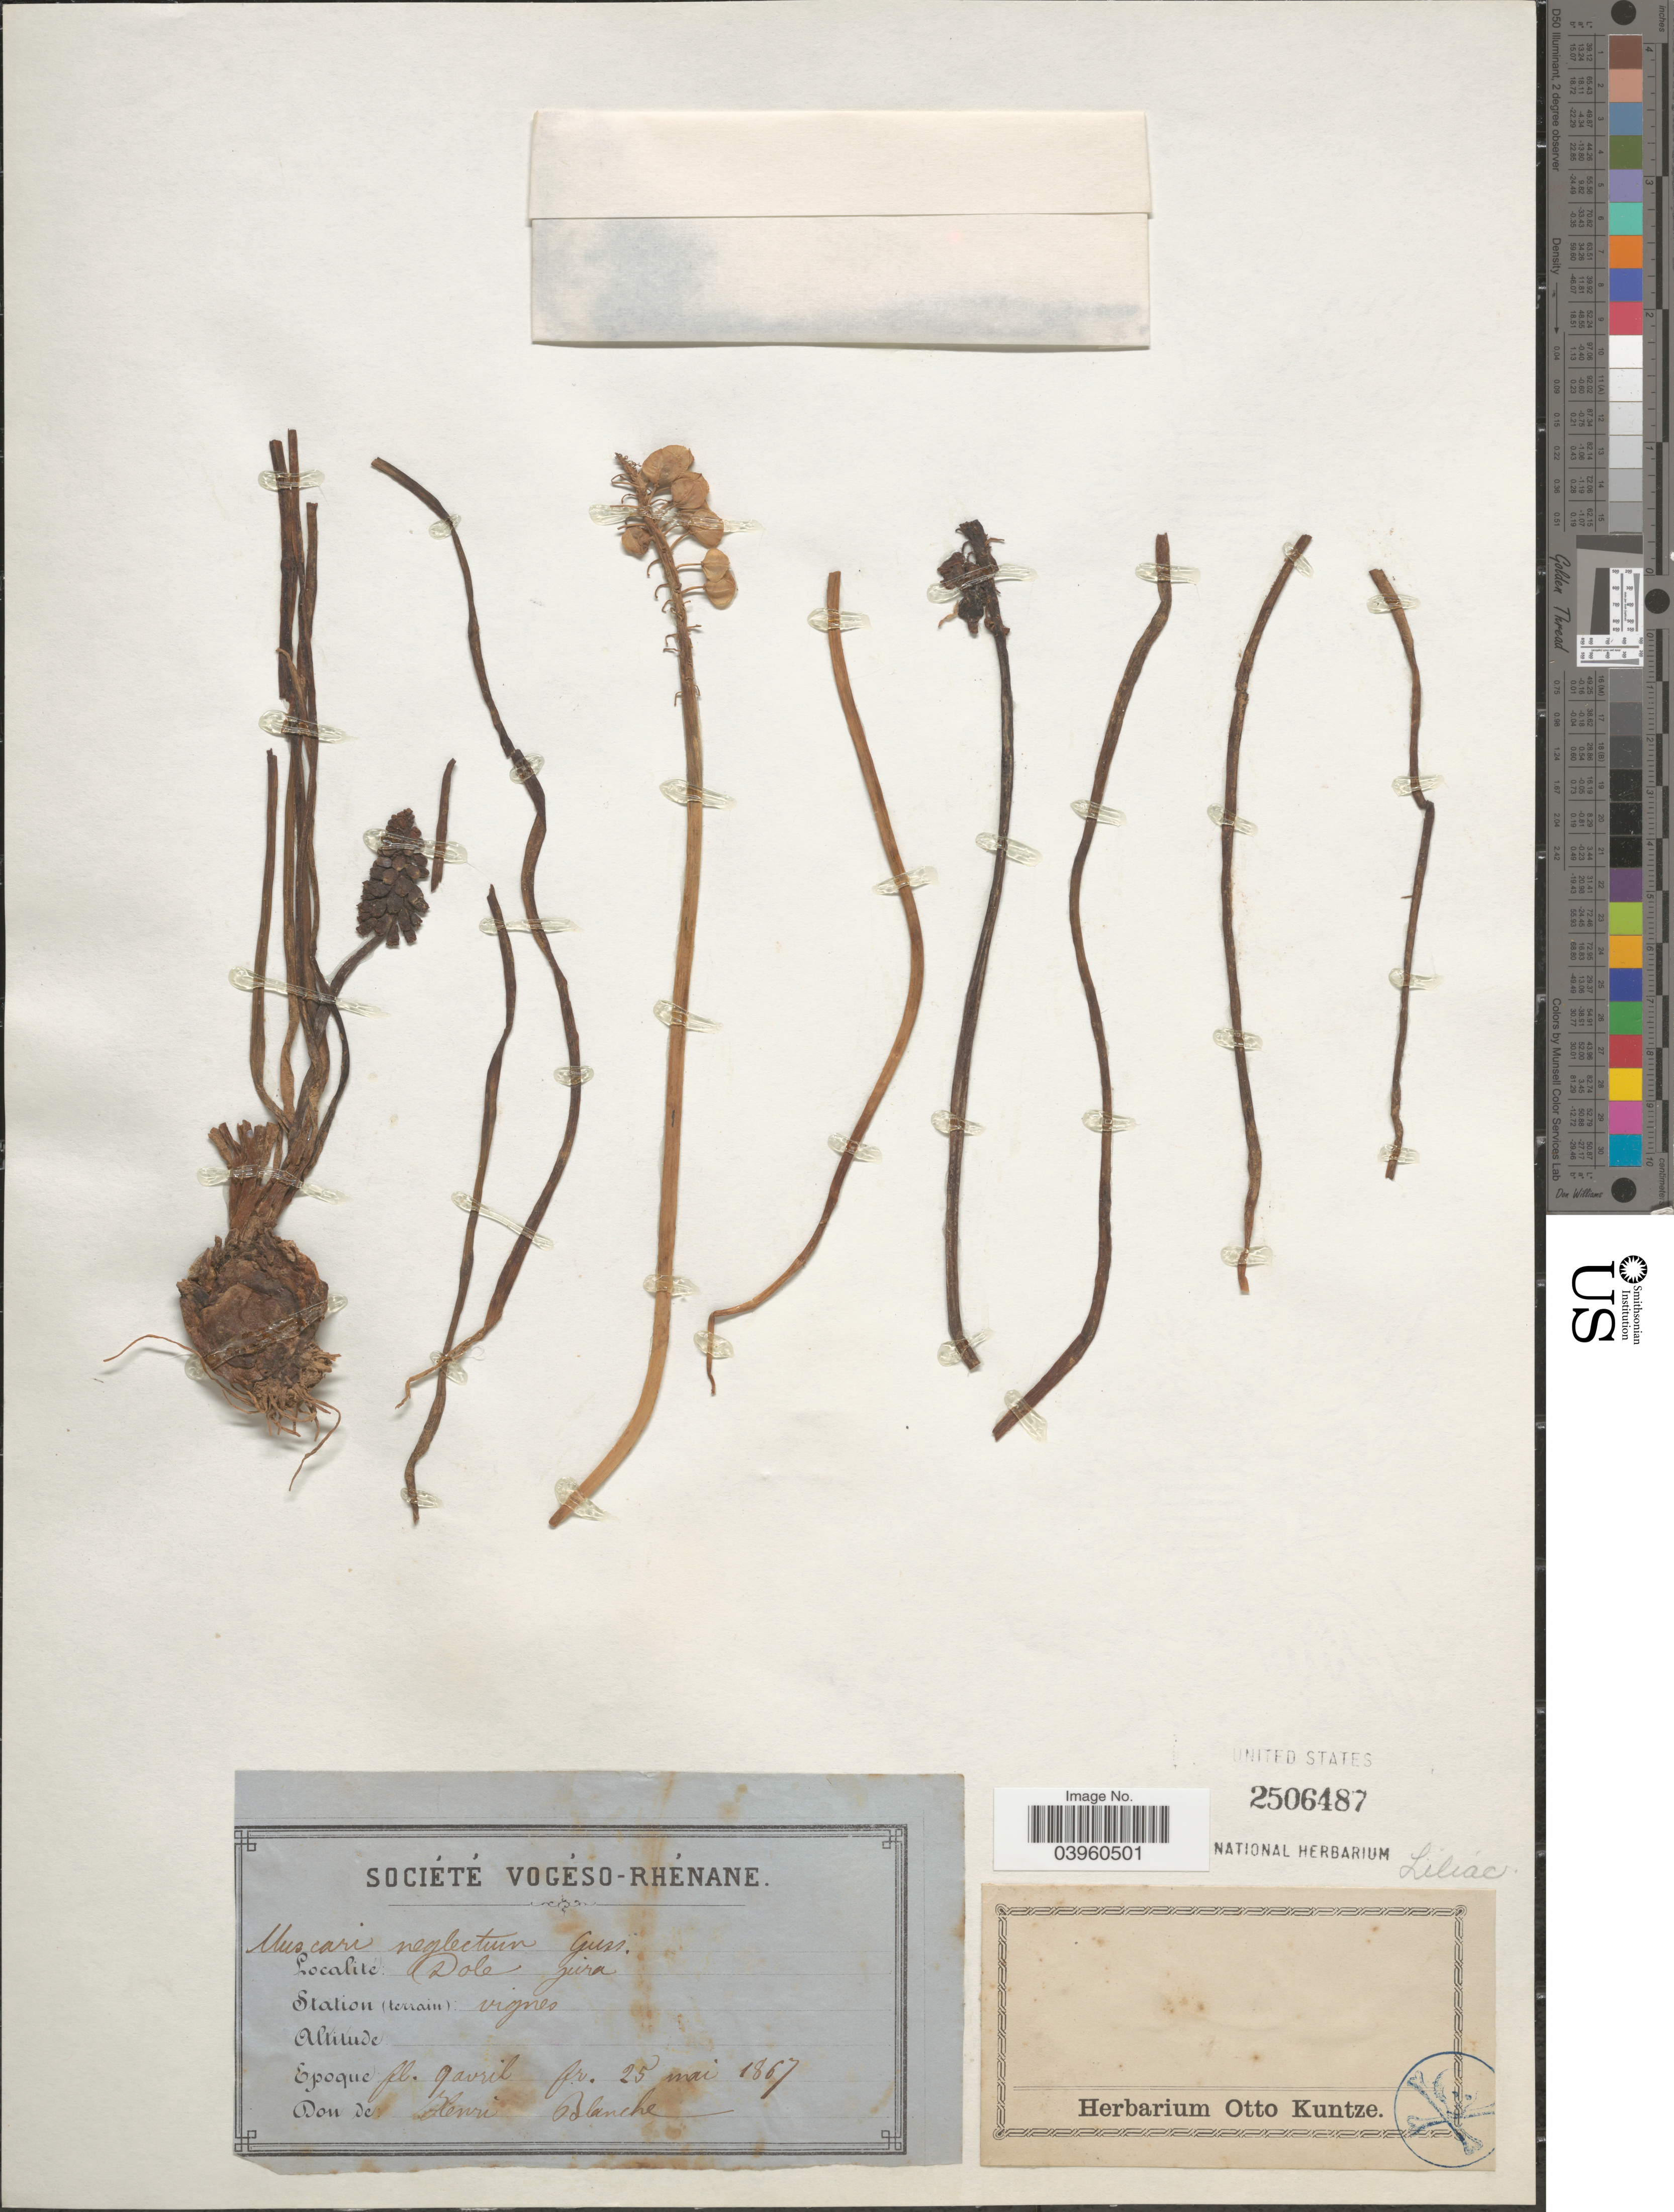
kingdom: Plantae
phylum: Tracheophyta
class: Liliopsida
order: Asparagales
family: Asparagaceae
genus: Muscari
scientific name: Muscari neglectum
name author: Gussone ex Ten.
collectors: H. Blanche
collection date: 1867-04-09/1967-05-25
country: France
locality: Dole jura.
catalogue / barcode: US 2506487